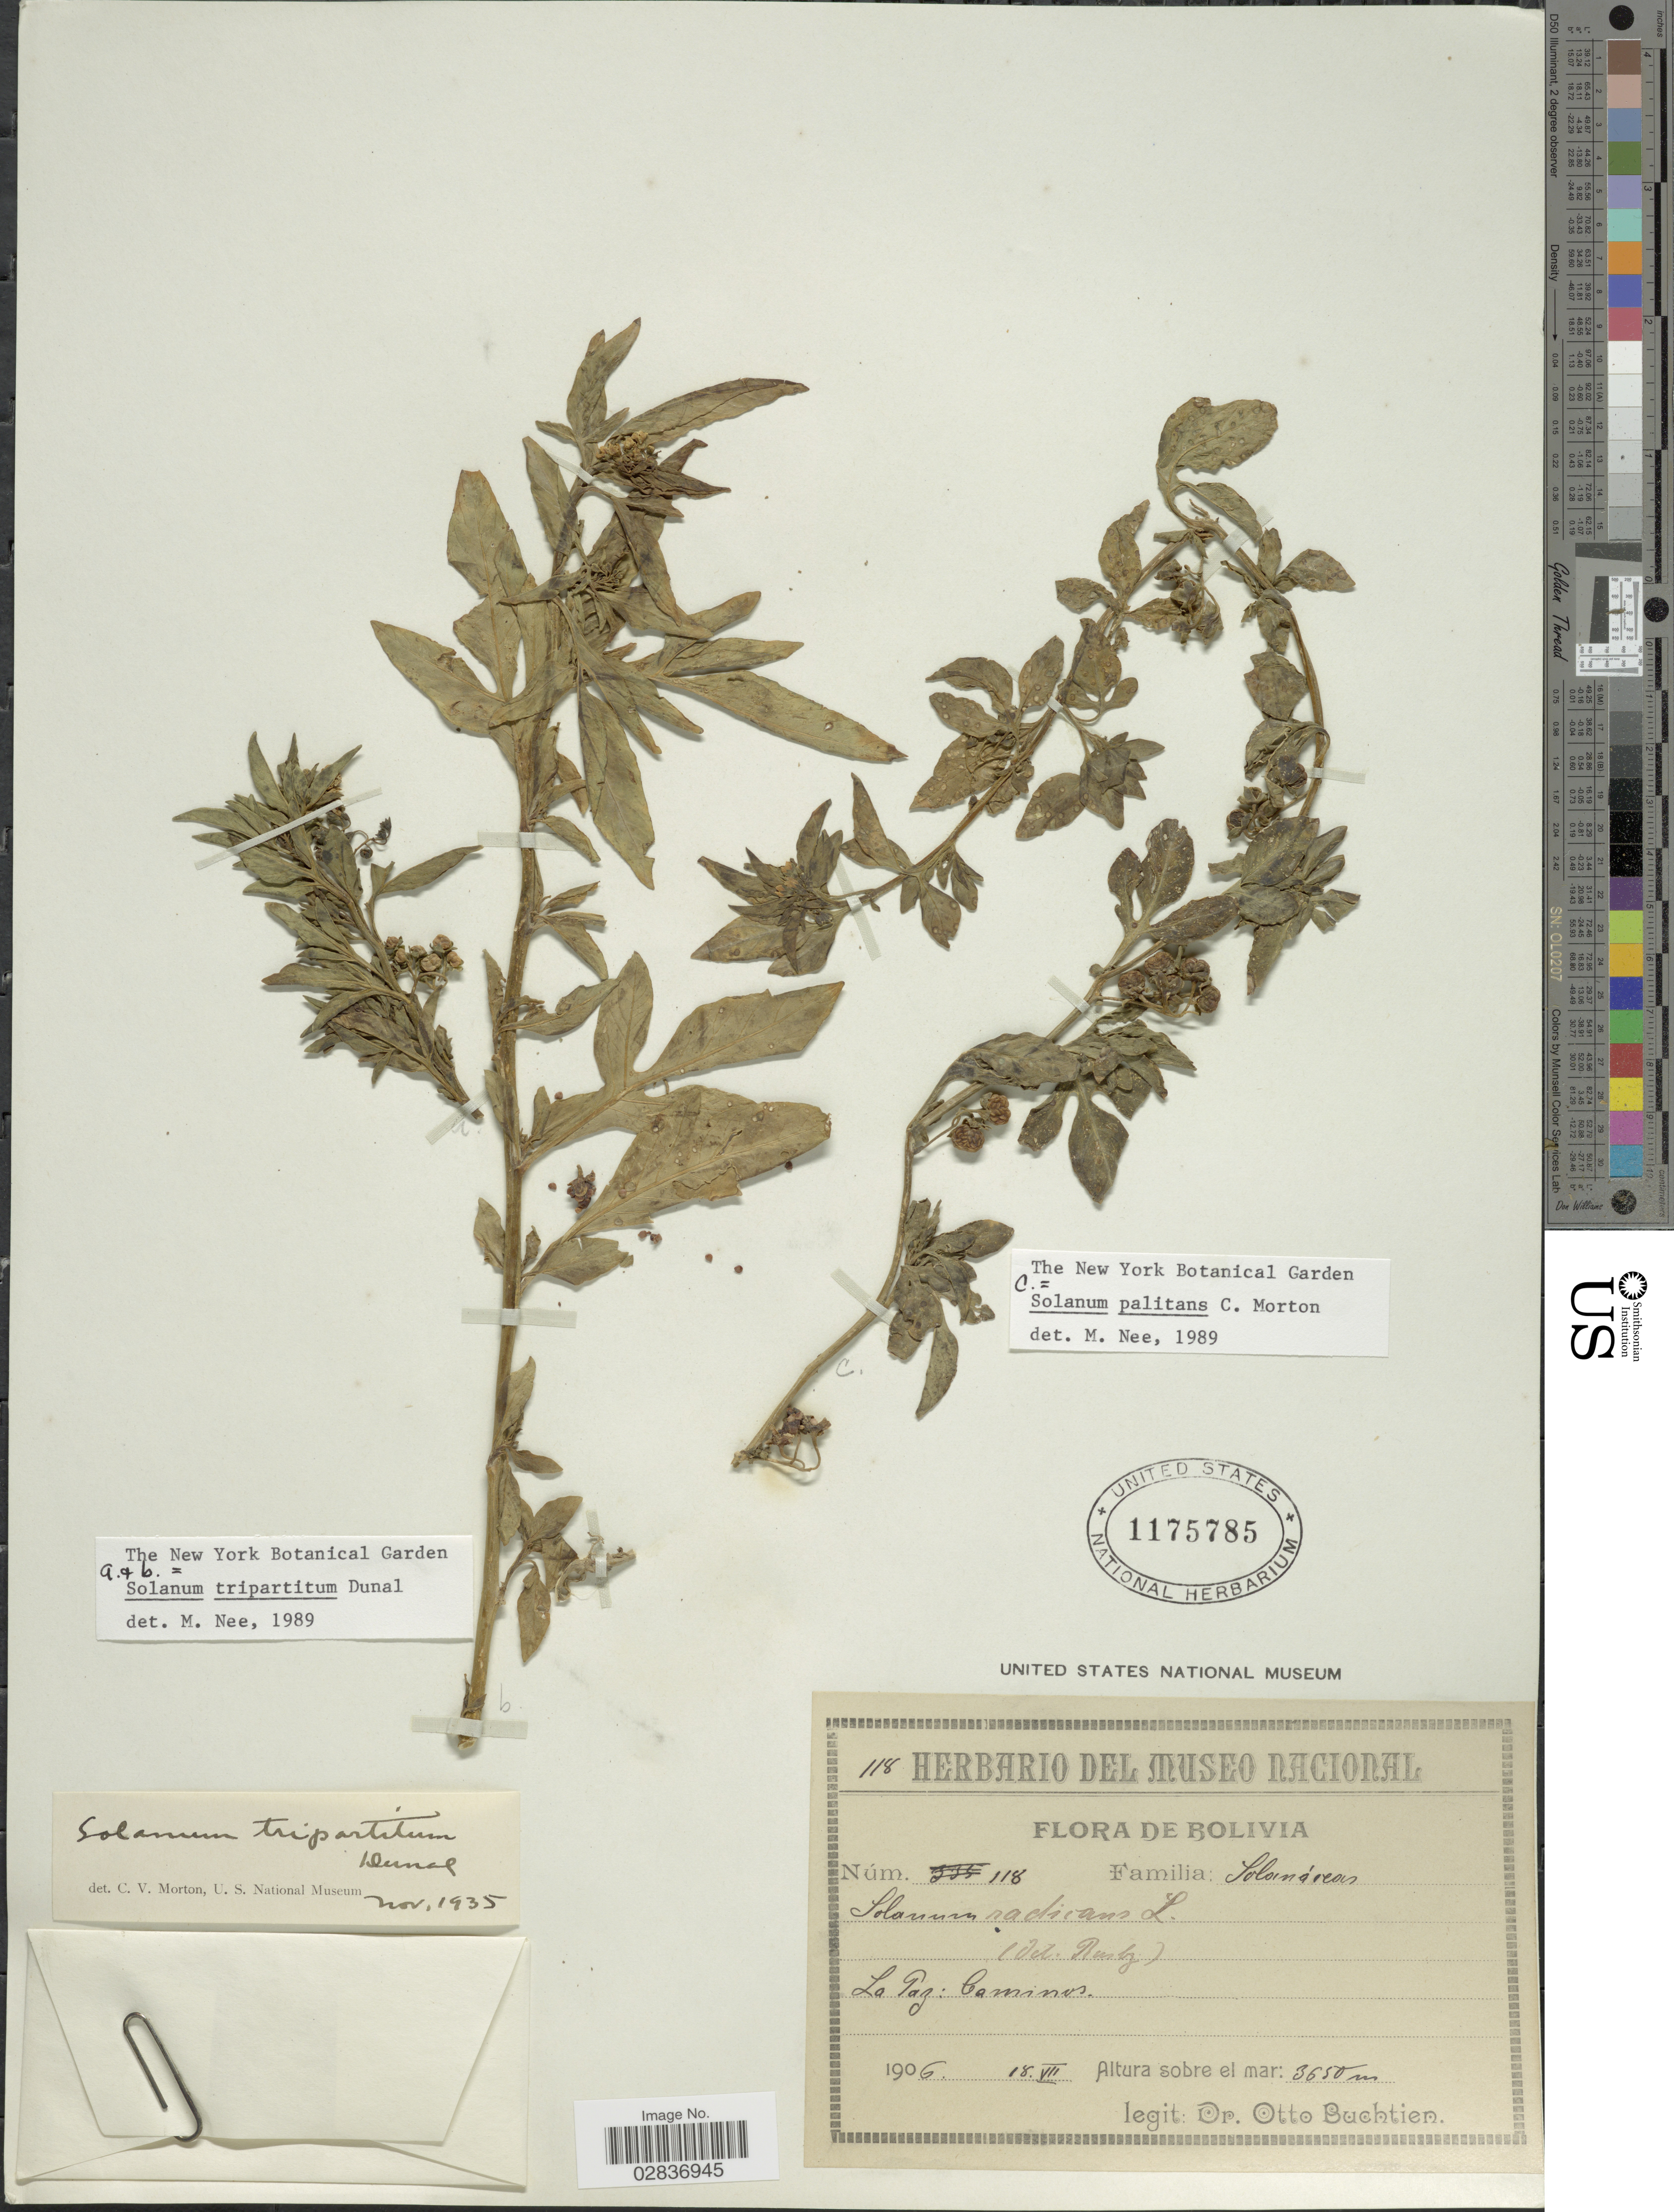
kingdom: Plantae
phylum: Tracheophyta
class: Magnoliopsida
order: Solanales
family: Solanaceae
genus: Solanum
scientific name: Solanum tripartitum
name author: Dunal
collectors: O. Buchtien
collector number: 118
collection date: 1906-08-18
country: Bolivia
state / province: La Paz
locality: Caminos.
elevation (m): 3650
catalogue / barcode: US 1175785